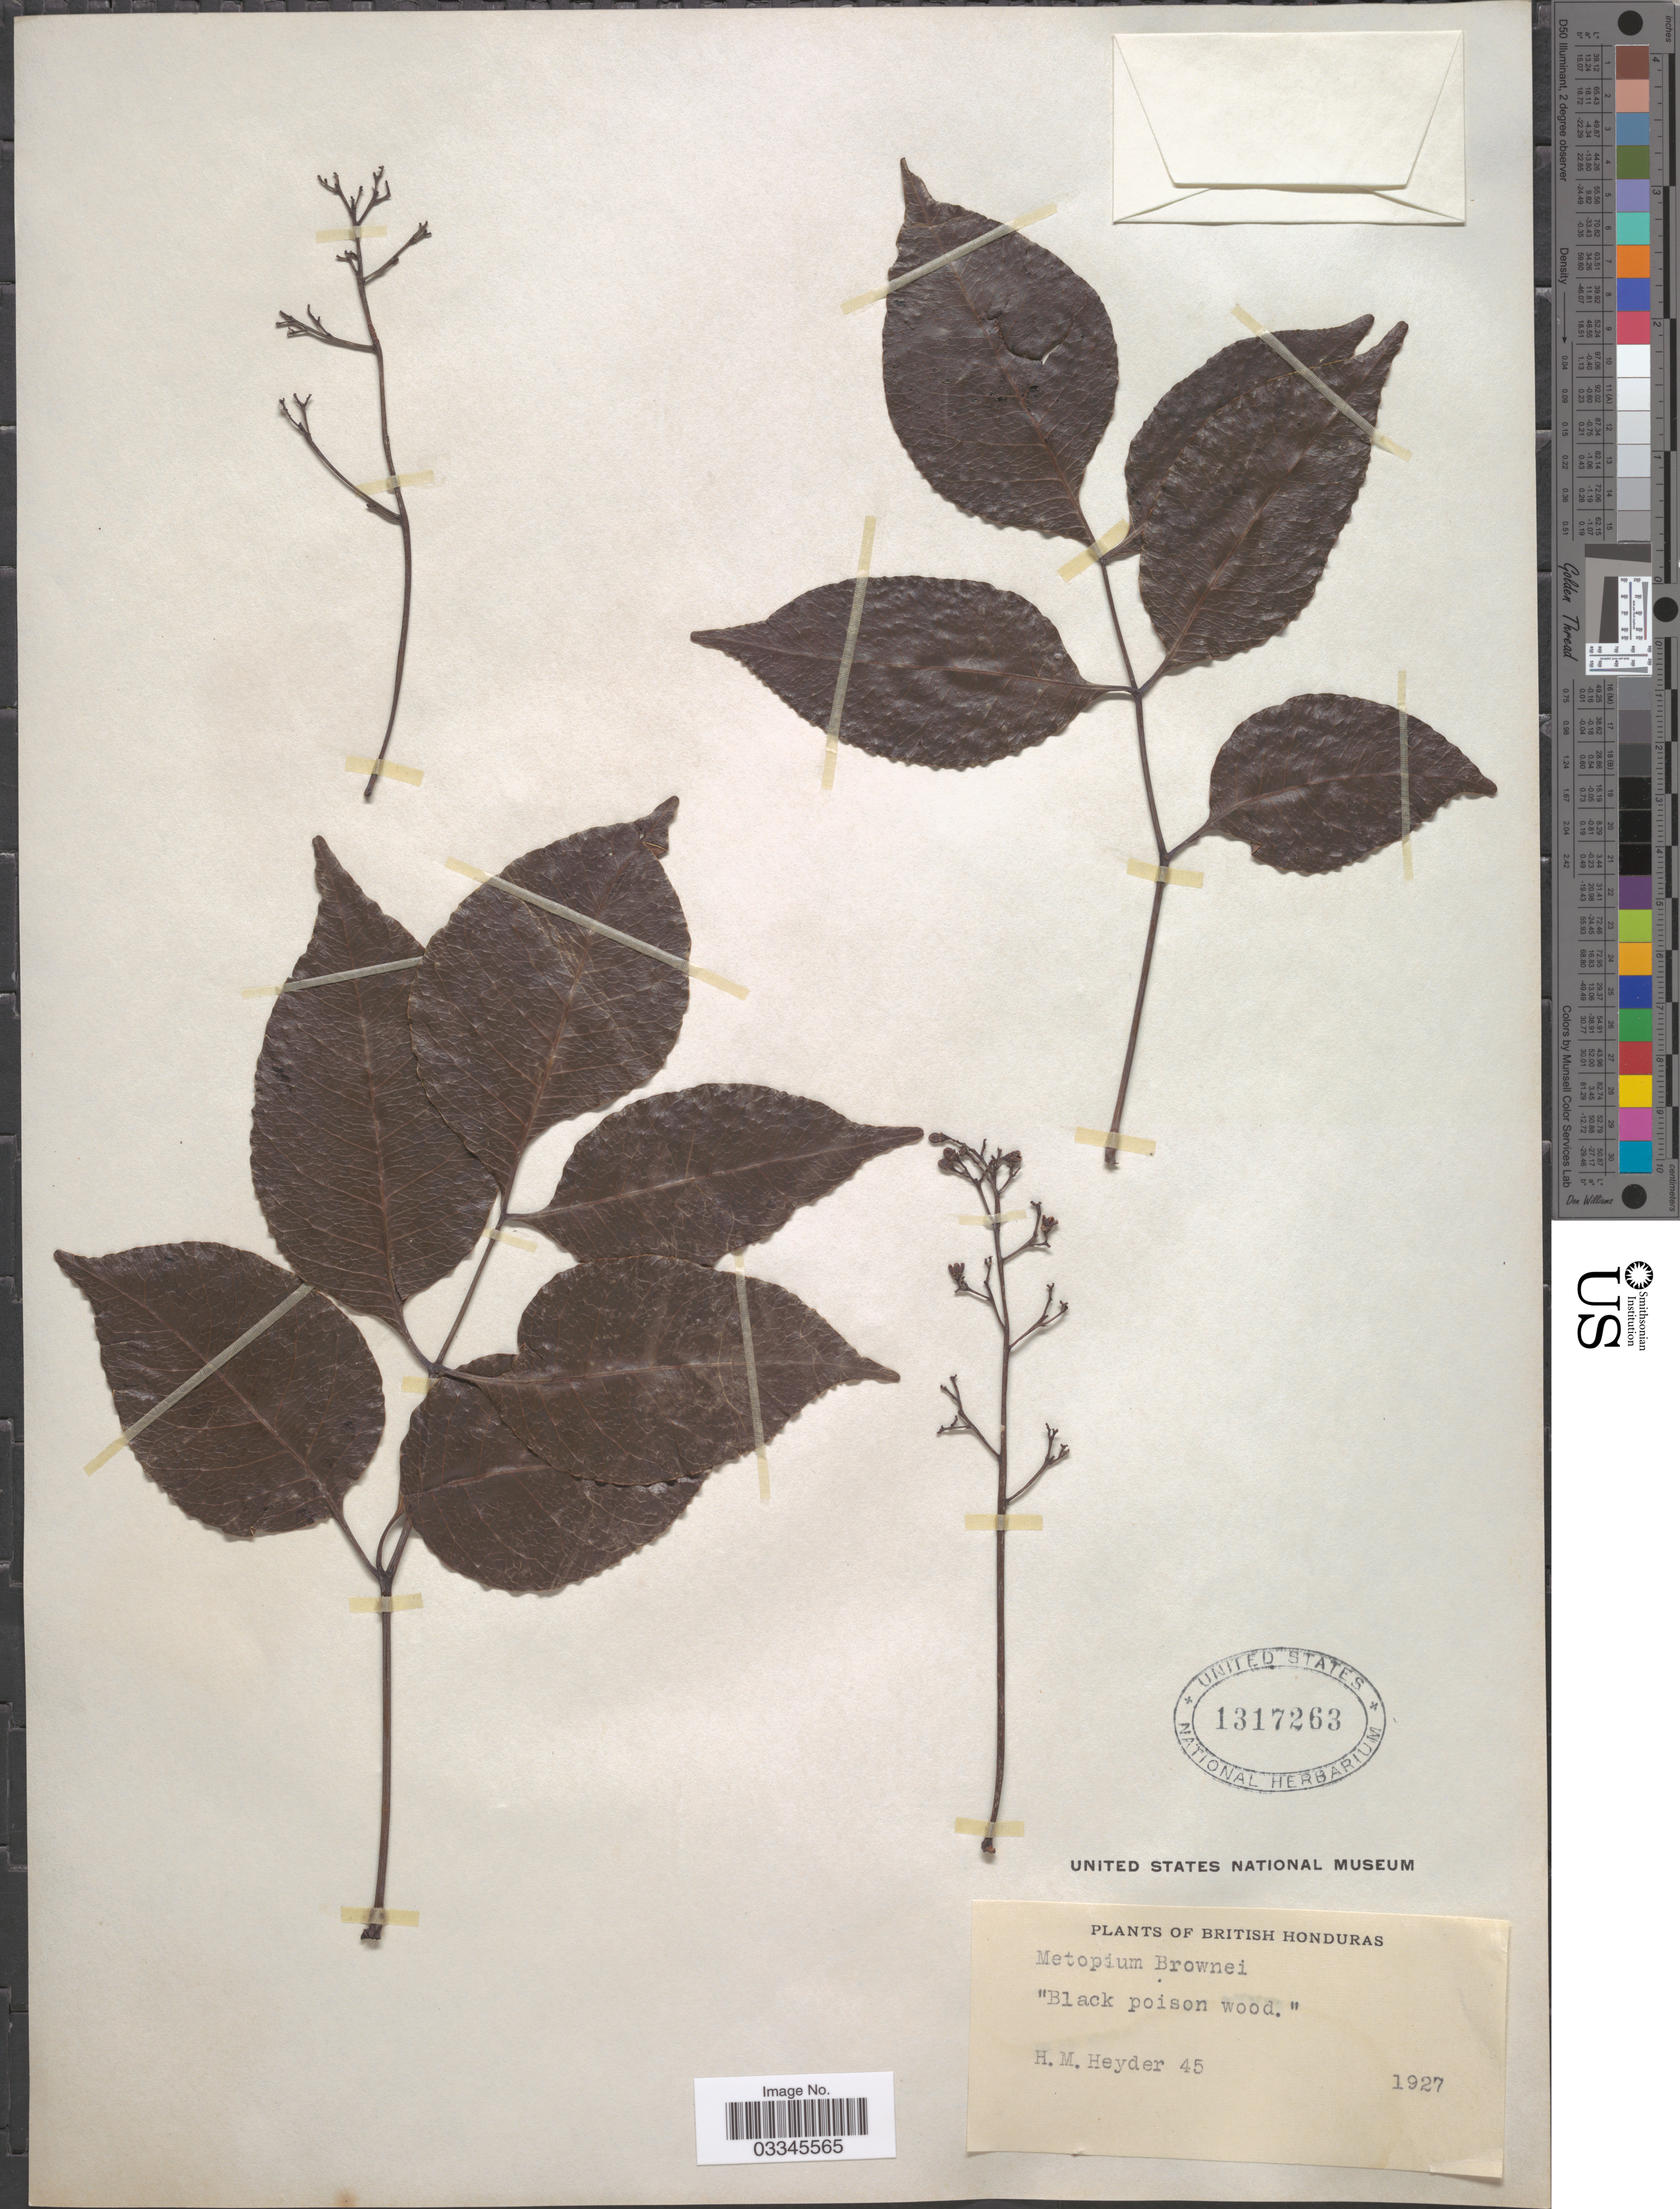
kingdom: Plantae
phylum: Tracheophyta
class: Magnoliopsida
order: Sapindales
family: Anacardiaceae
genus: Metopium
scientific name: Metopium brownei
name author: (Jacq.) Urb.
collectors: H. Heyder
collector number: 45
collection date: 1927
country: Belize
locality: British Honduras.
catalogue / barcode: US 1317263